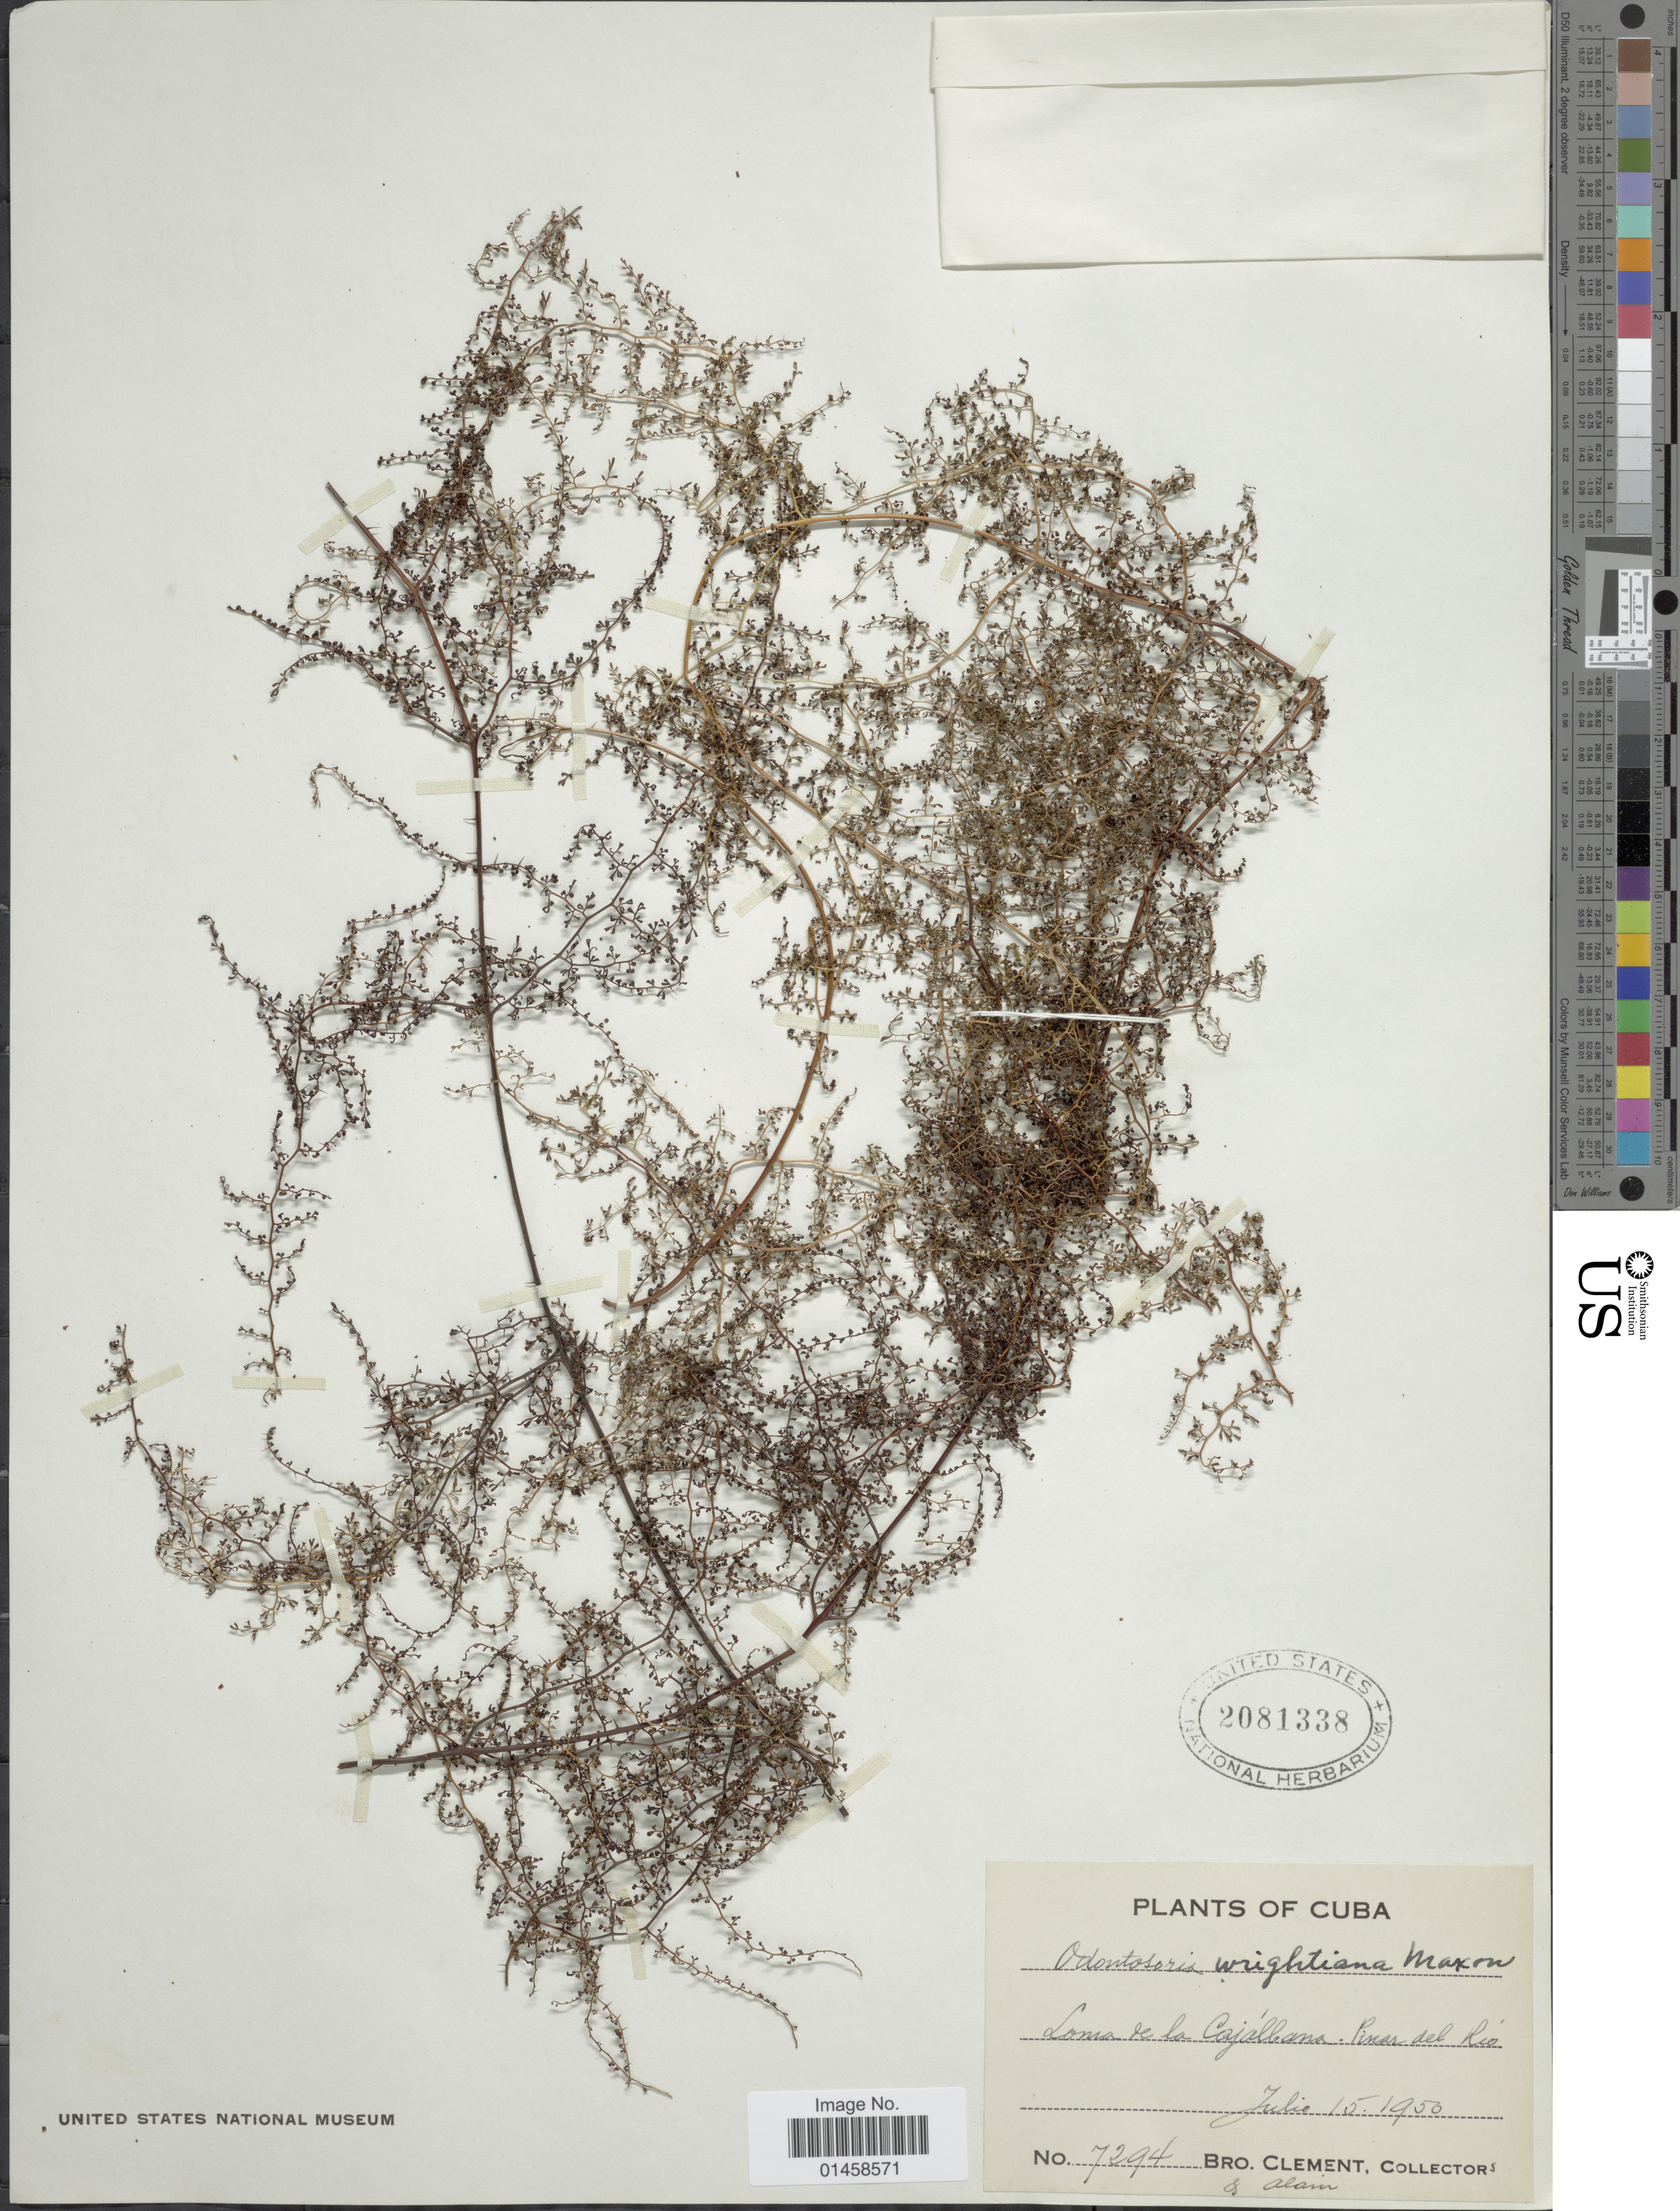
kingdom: Plantae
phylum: Tracheophyta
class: Polypodiopsida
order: Polypodiales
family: Lindsaeaceae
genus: Odontosoria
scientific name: Odontosoria wrightiana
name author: Maxon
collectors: B. Clement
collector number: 7294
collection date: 1950-07-15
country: Cuba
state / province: Pinar del Río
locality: Loma de la Cajallama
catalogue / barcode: US 2081338